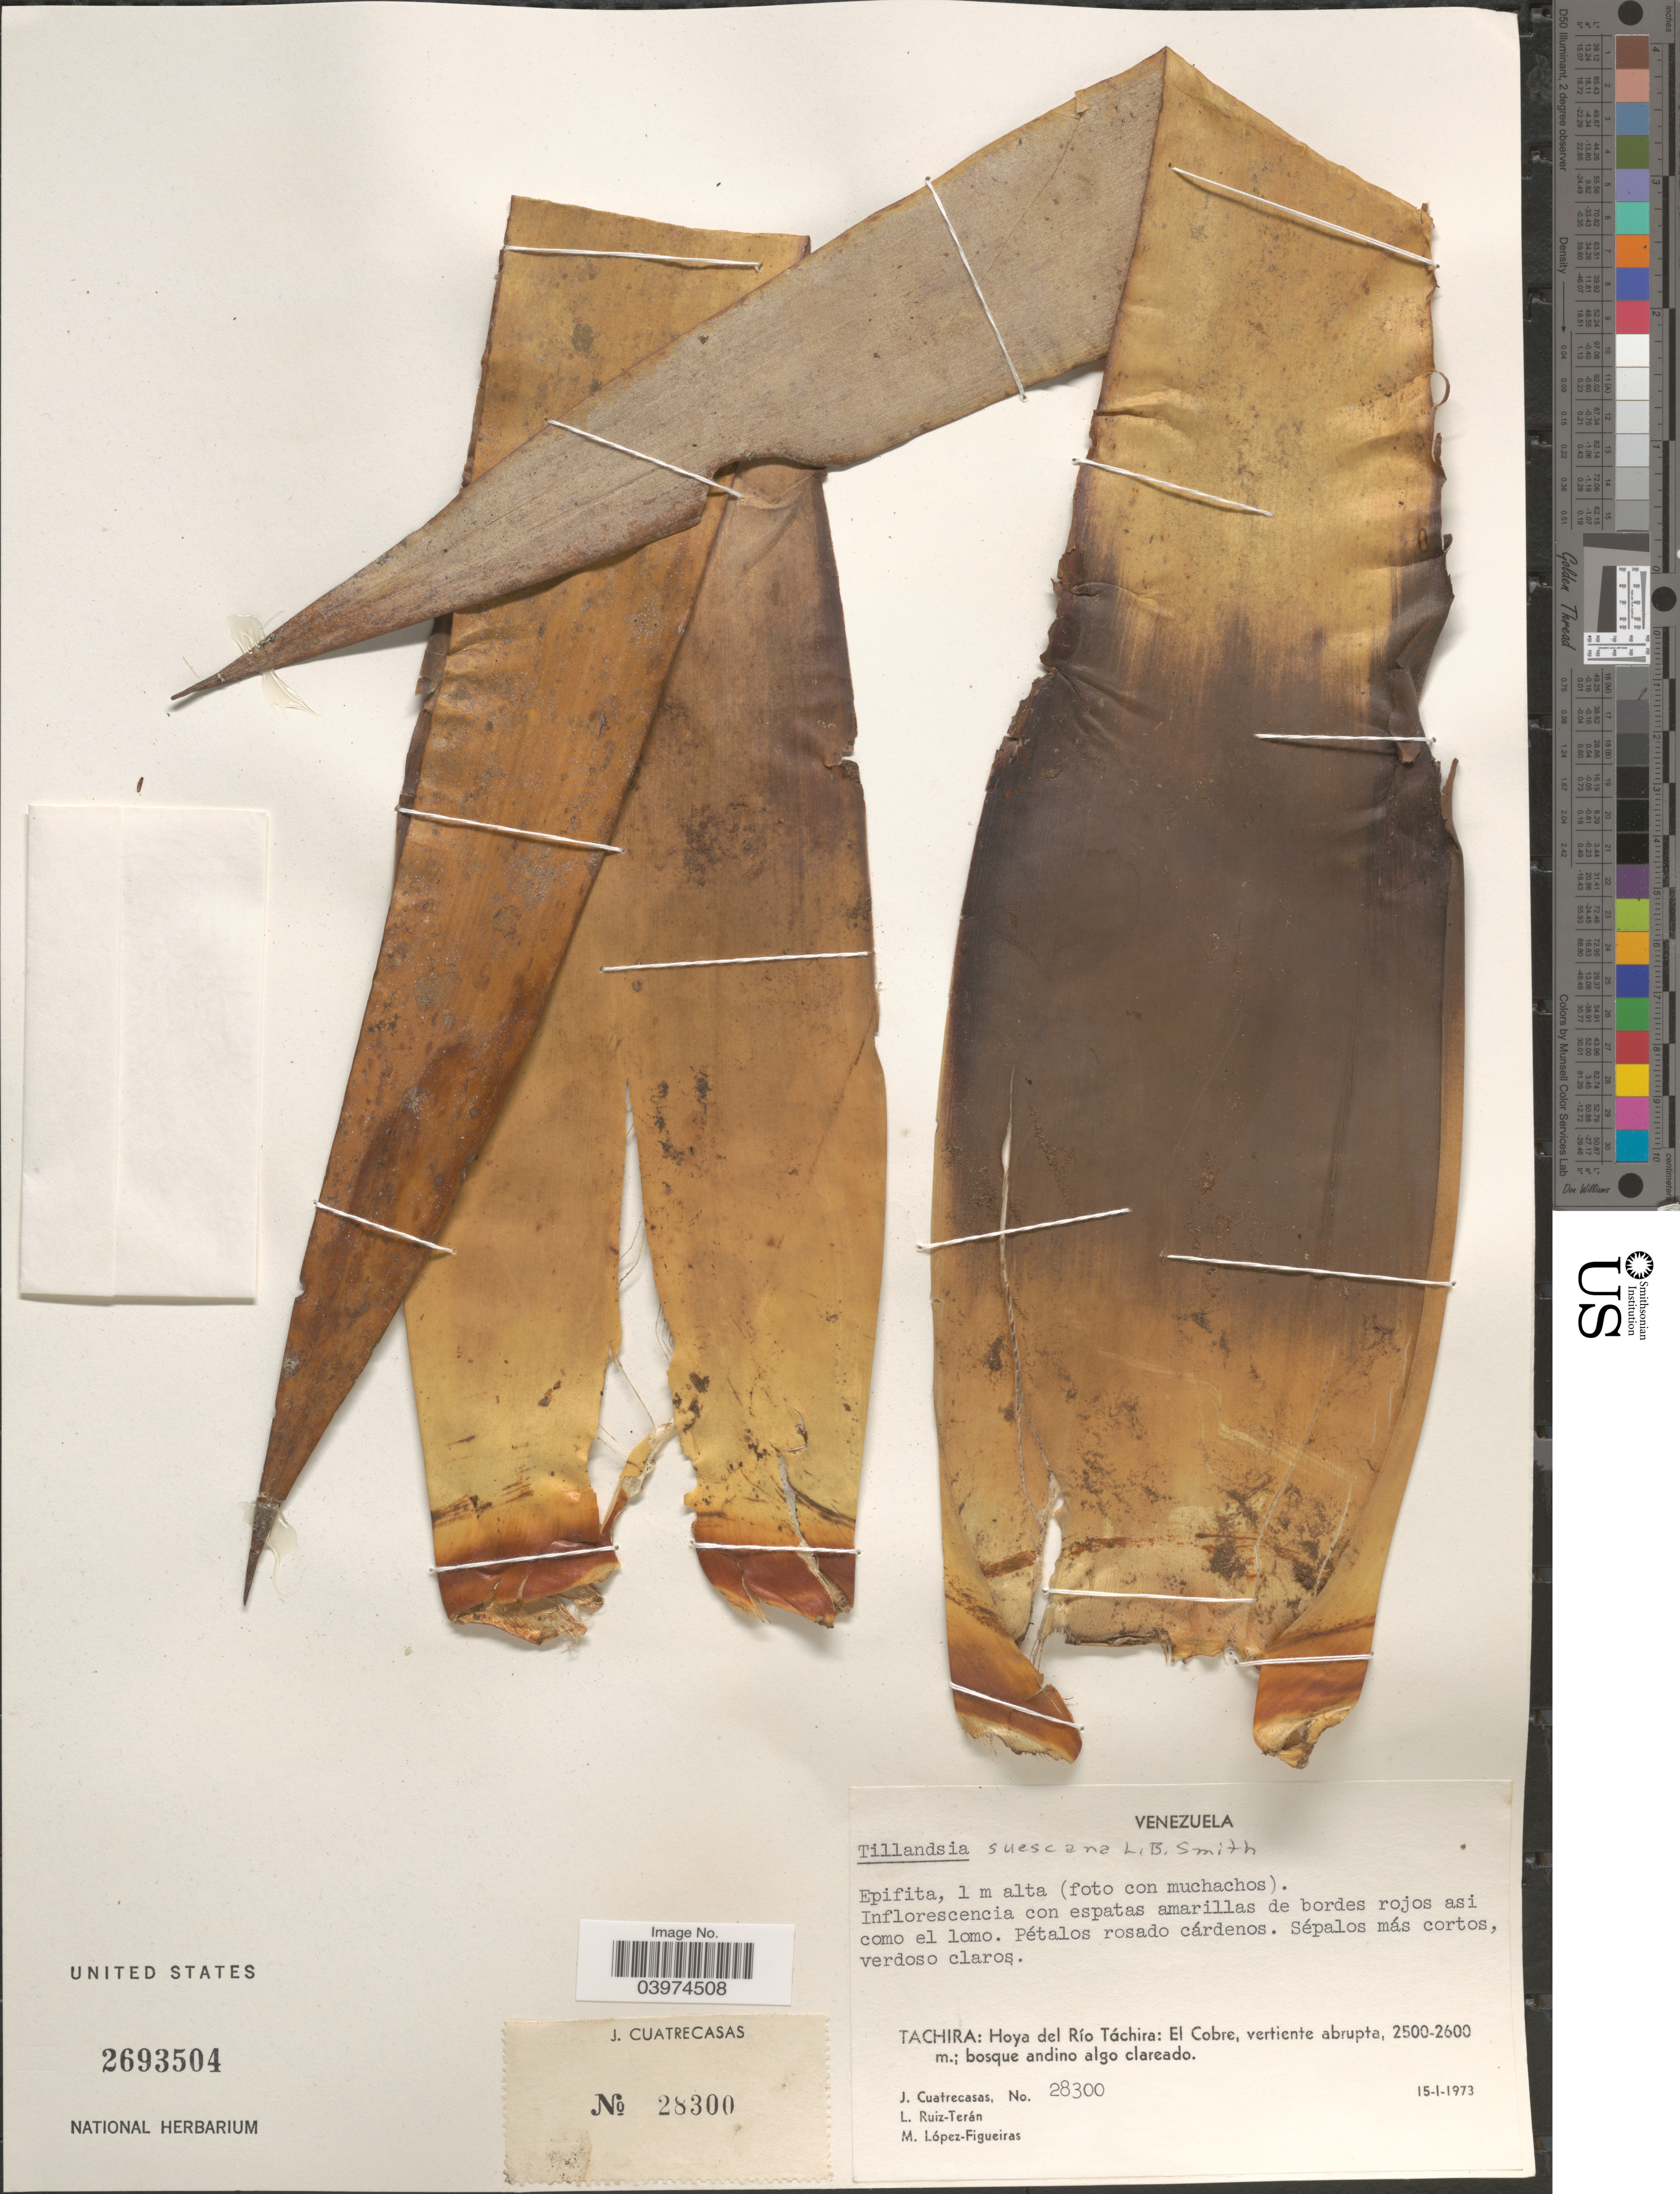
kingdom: Plantae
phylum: Tracheophyta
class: Liliopsida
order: Poales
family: Bromeliaceae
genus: Tillandsia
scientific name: Tillandsia suescana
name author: L.B. Sm.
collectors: J. Cuatrecasas, L. E. Ruíz-Terán & M. López Figueiras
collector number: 28300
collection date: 1973-01-15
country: Venezuela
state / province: Tachira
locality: Hoya del Río Táchira: El Cobre, vertiente abrupta.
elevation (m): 2500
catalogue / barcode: US 2693504